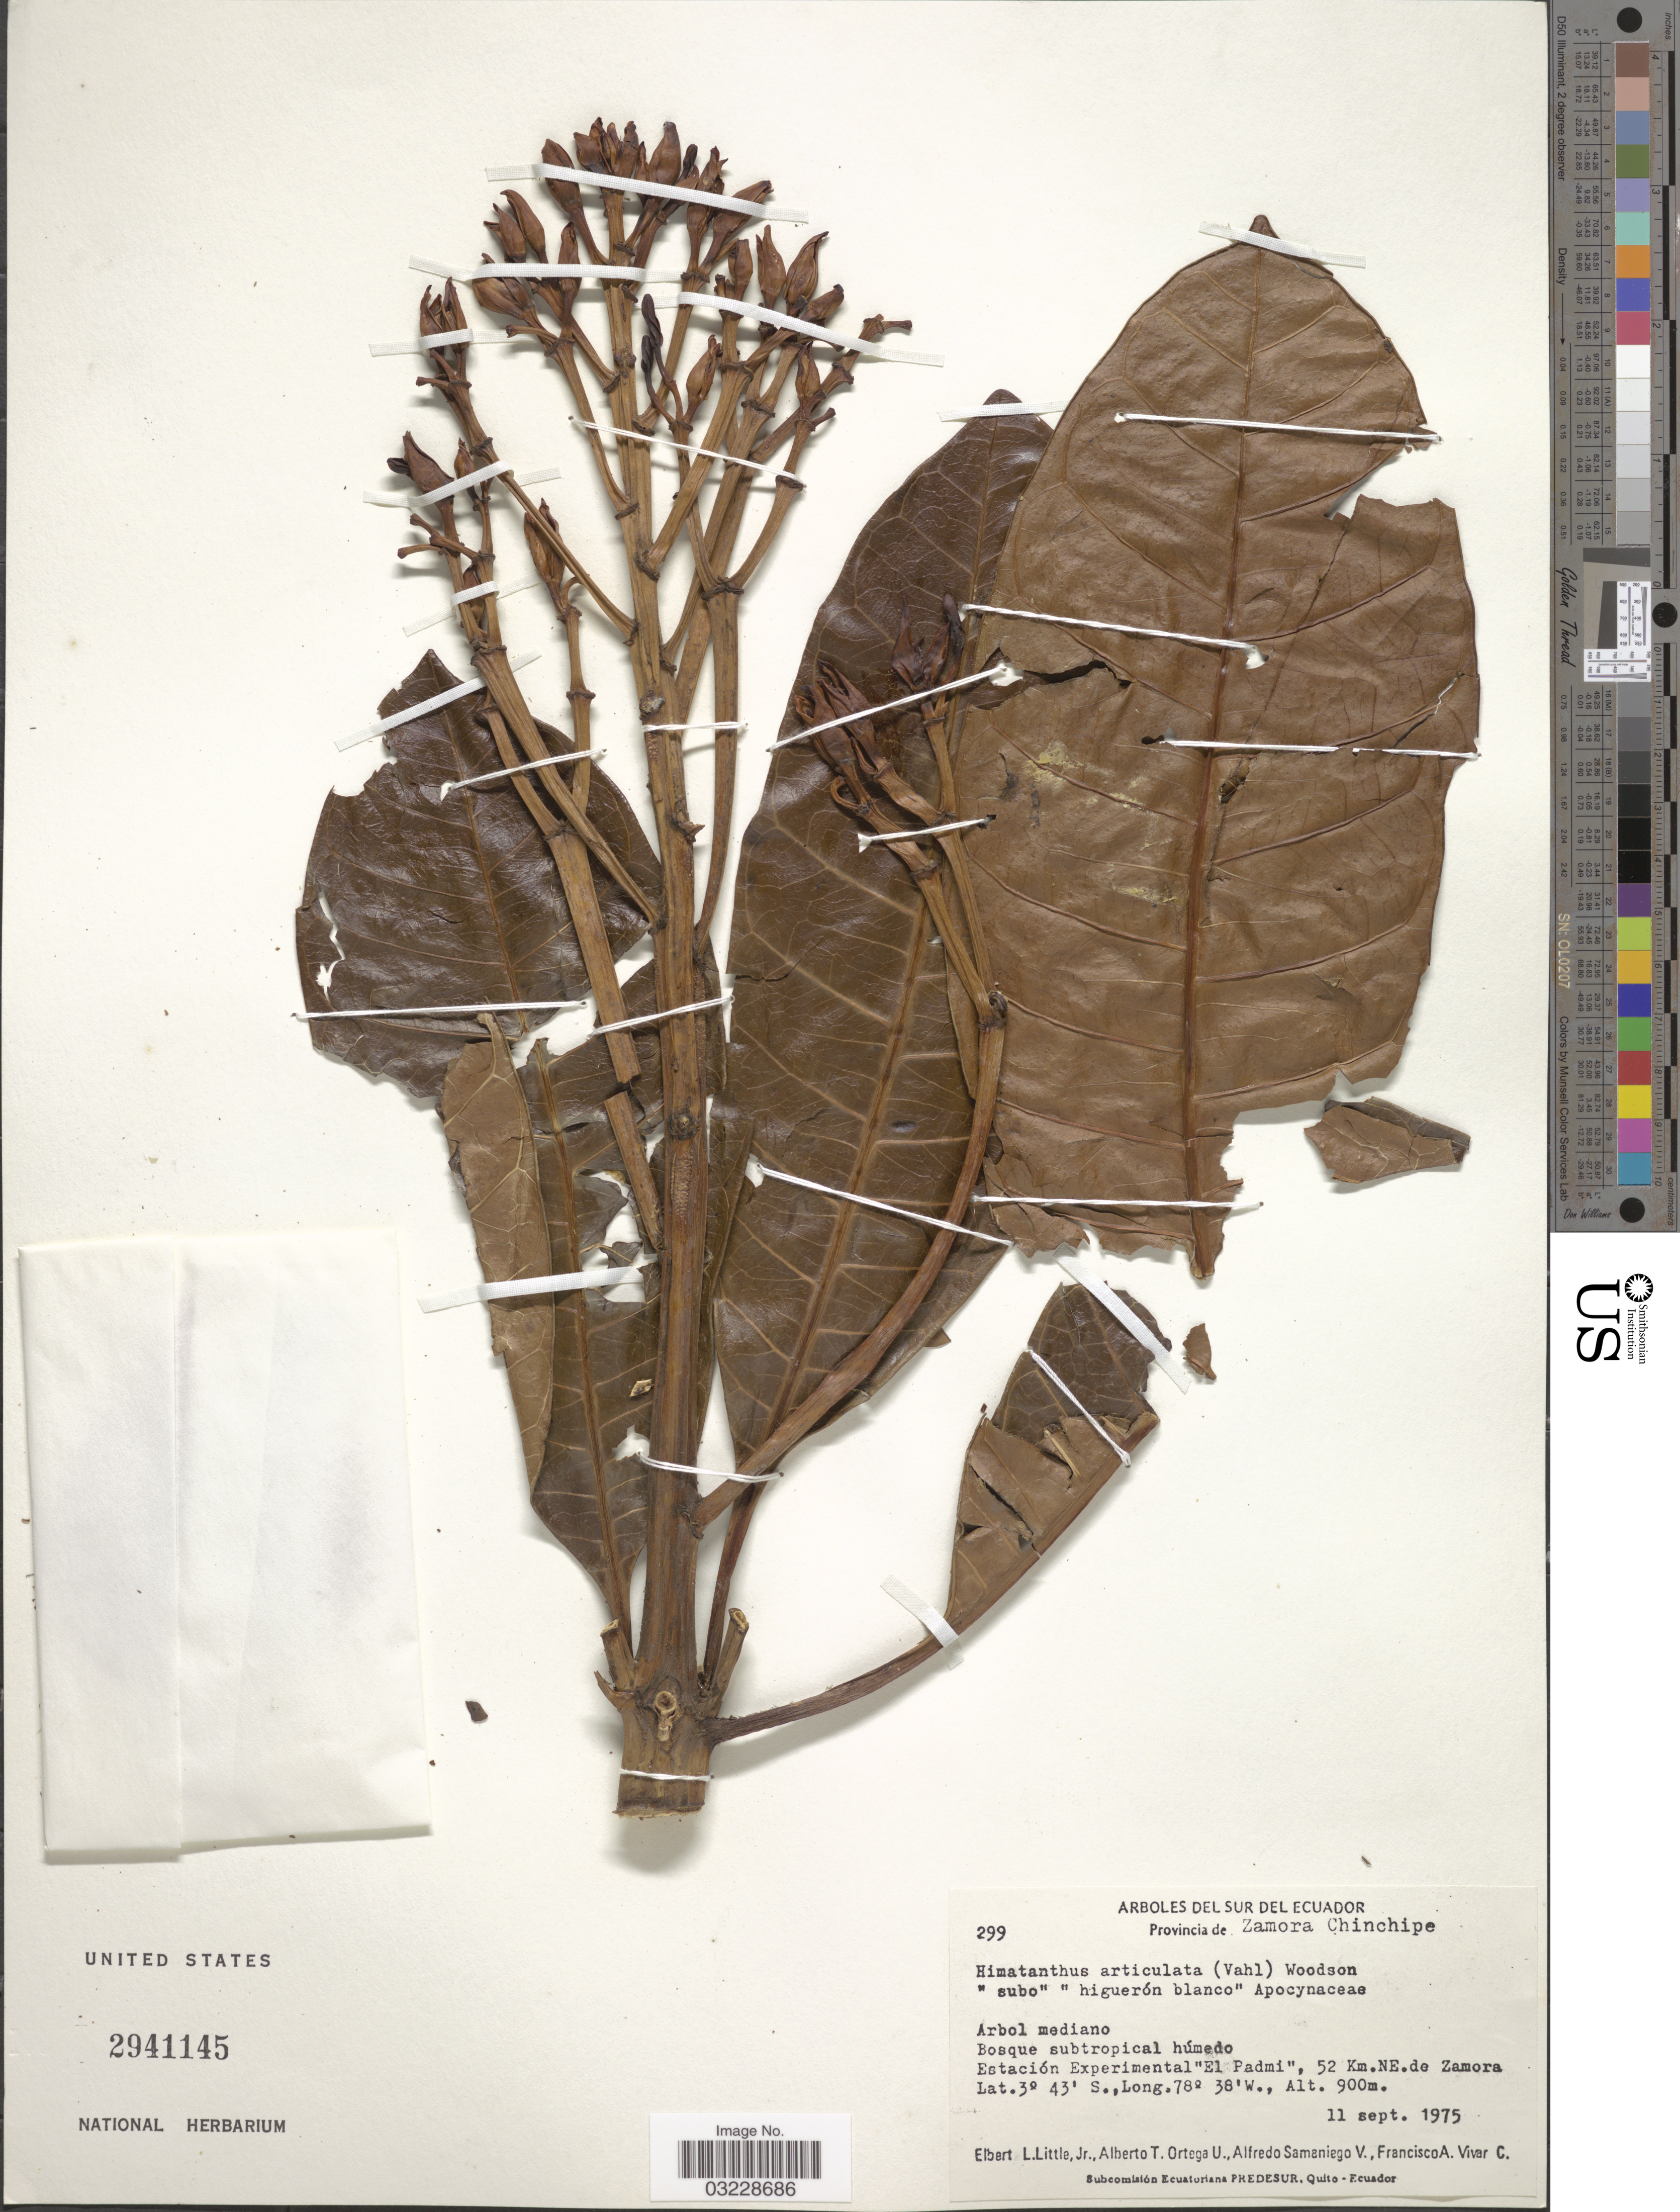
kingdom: Plantae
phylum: Tracheophyta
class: Magnoliopsida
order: Gentianales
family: Apocynaceae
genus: Himatanthus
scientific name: Himatanthus articulatus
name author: (Vahl) Woodson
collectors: E. L. Little, A. T. Ortega U., A. V. Samaniego & F. A. Vivar C.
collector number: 299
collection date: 1975-09-11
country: Ecuador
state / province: Zamora-Chinchipe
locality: Estación Experimental "El Padmi", 52 Km. NE. de Zamora.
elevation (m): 900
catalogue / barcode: US 2941145